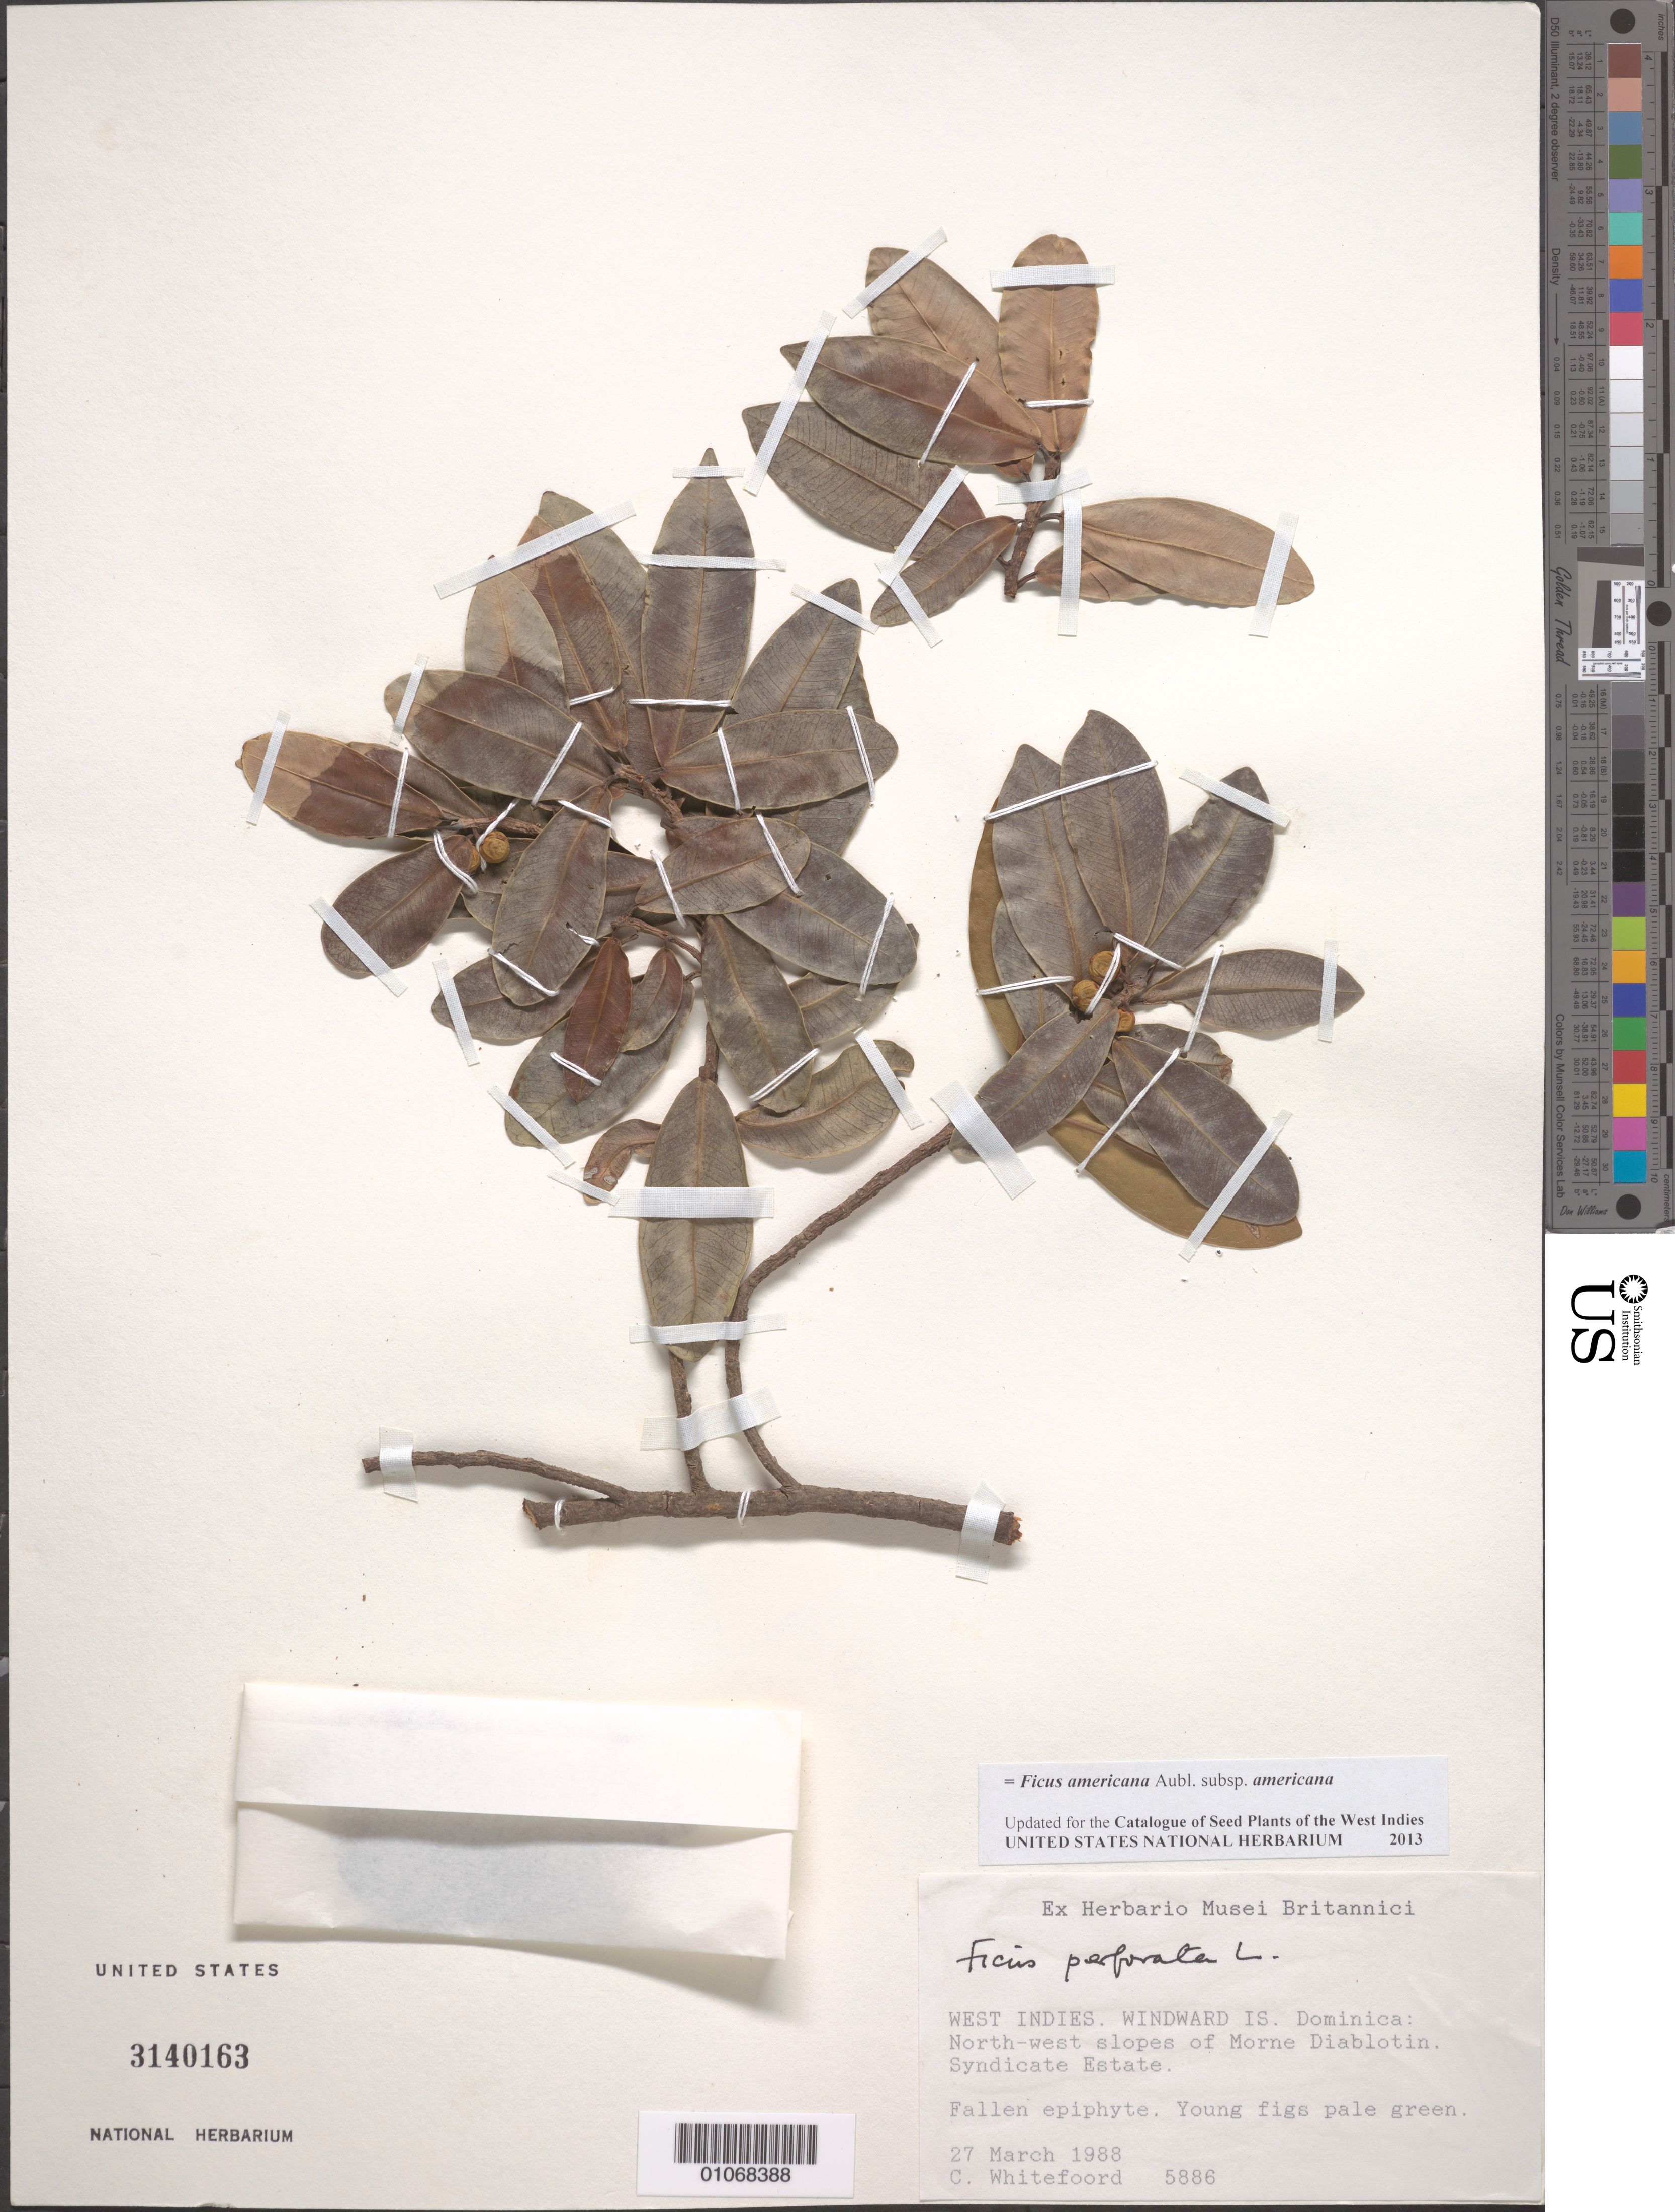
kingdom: Plantae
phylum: Tracheophyta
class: Magnoliopsida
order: Rosales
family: Moraceae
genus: Ficus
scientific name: Ficus perforata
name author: L.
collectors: C. Whitefoord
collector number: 5886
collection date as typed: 27 Mar 1988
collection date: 1988-03-27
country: Dominica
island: Dominica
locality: Windward Is: North-west slopes of Morne Diablotin. Syndicate estate.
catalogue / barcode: US 3140163